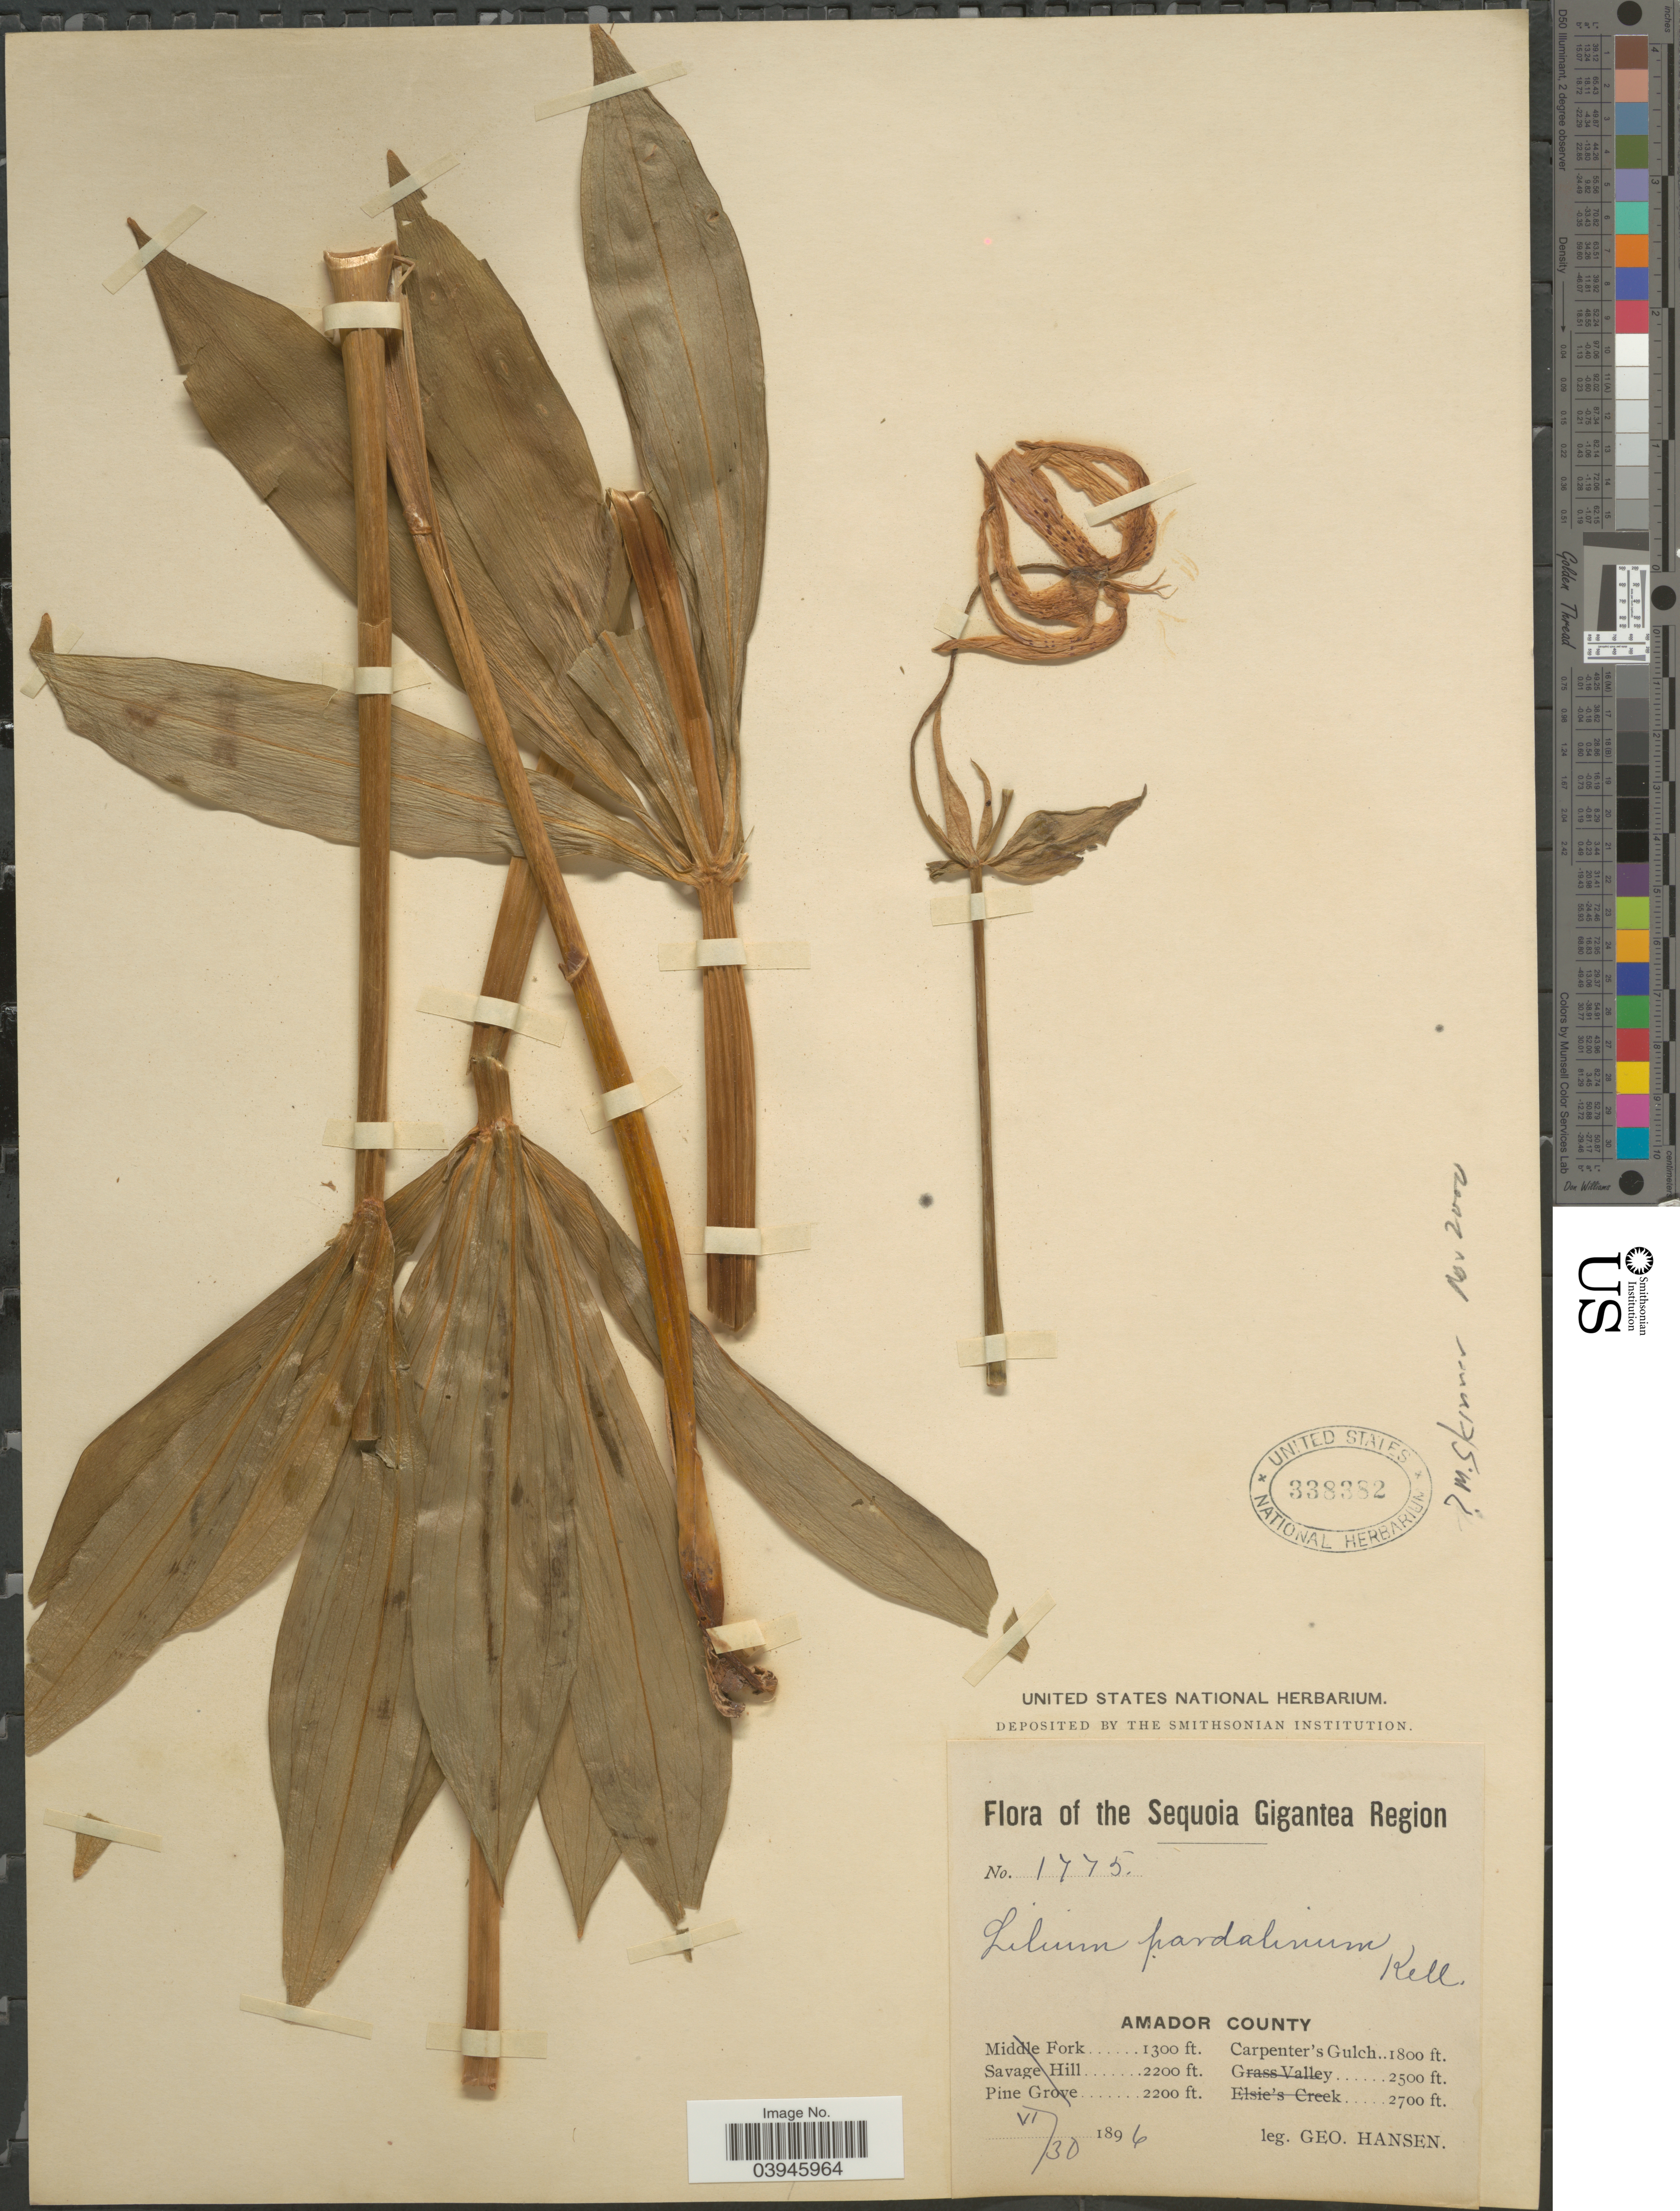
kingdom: Plantae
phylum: Tracheophyta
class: Liliopsida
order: Liliales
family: Liliaceae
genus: Lilium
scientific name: Lilium pardalinum subsp. pardalinum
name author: Kellogg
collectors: G. Hansen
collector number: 1775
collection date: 1896-06-30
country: United States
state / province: California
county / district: Amador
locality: The Sequoia Gigantea Region. Amador County. Carpenter's Gulch.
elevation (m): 549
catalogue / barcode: US 338382